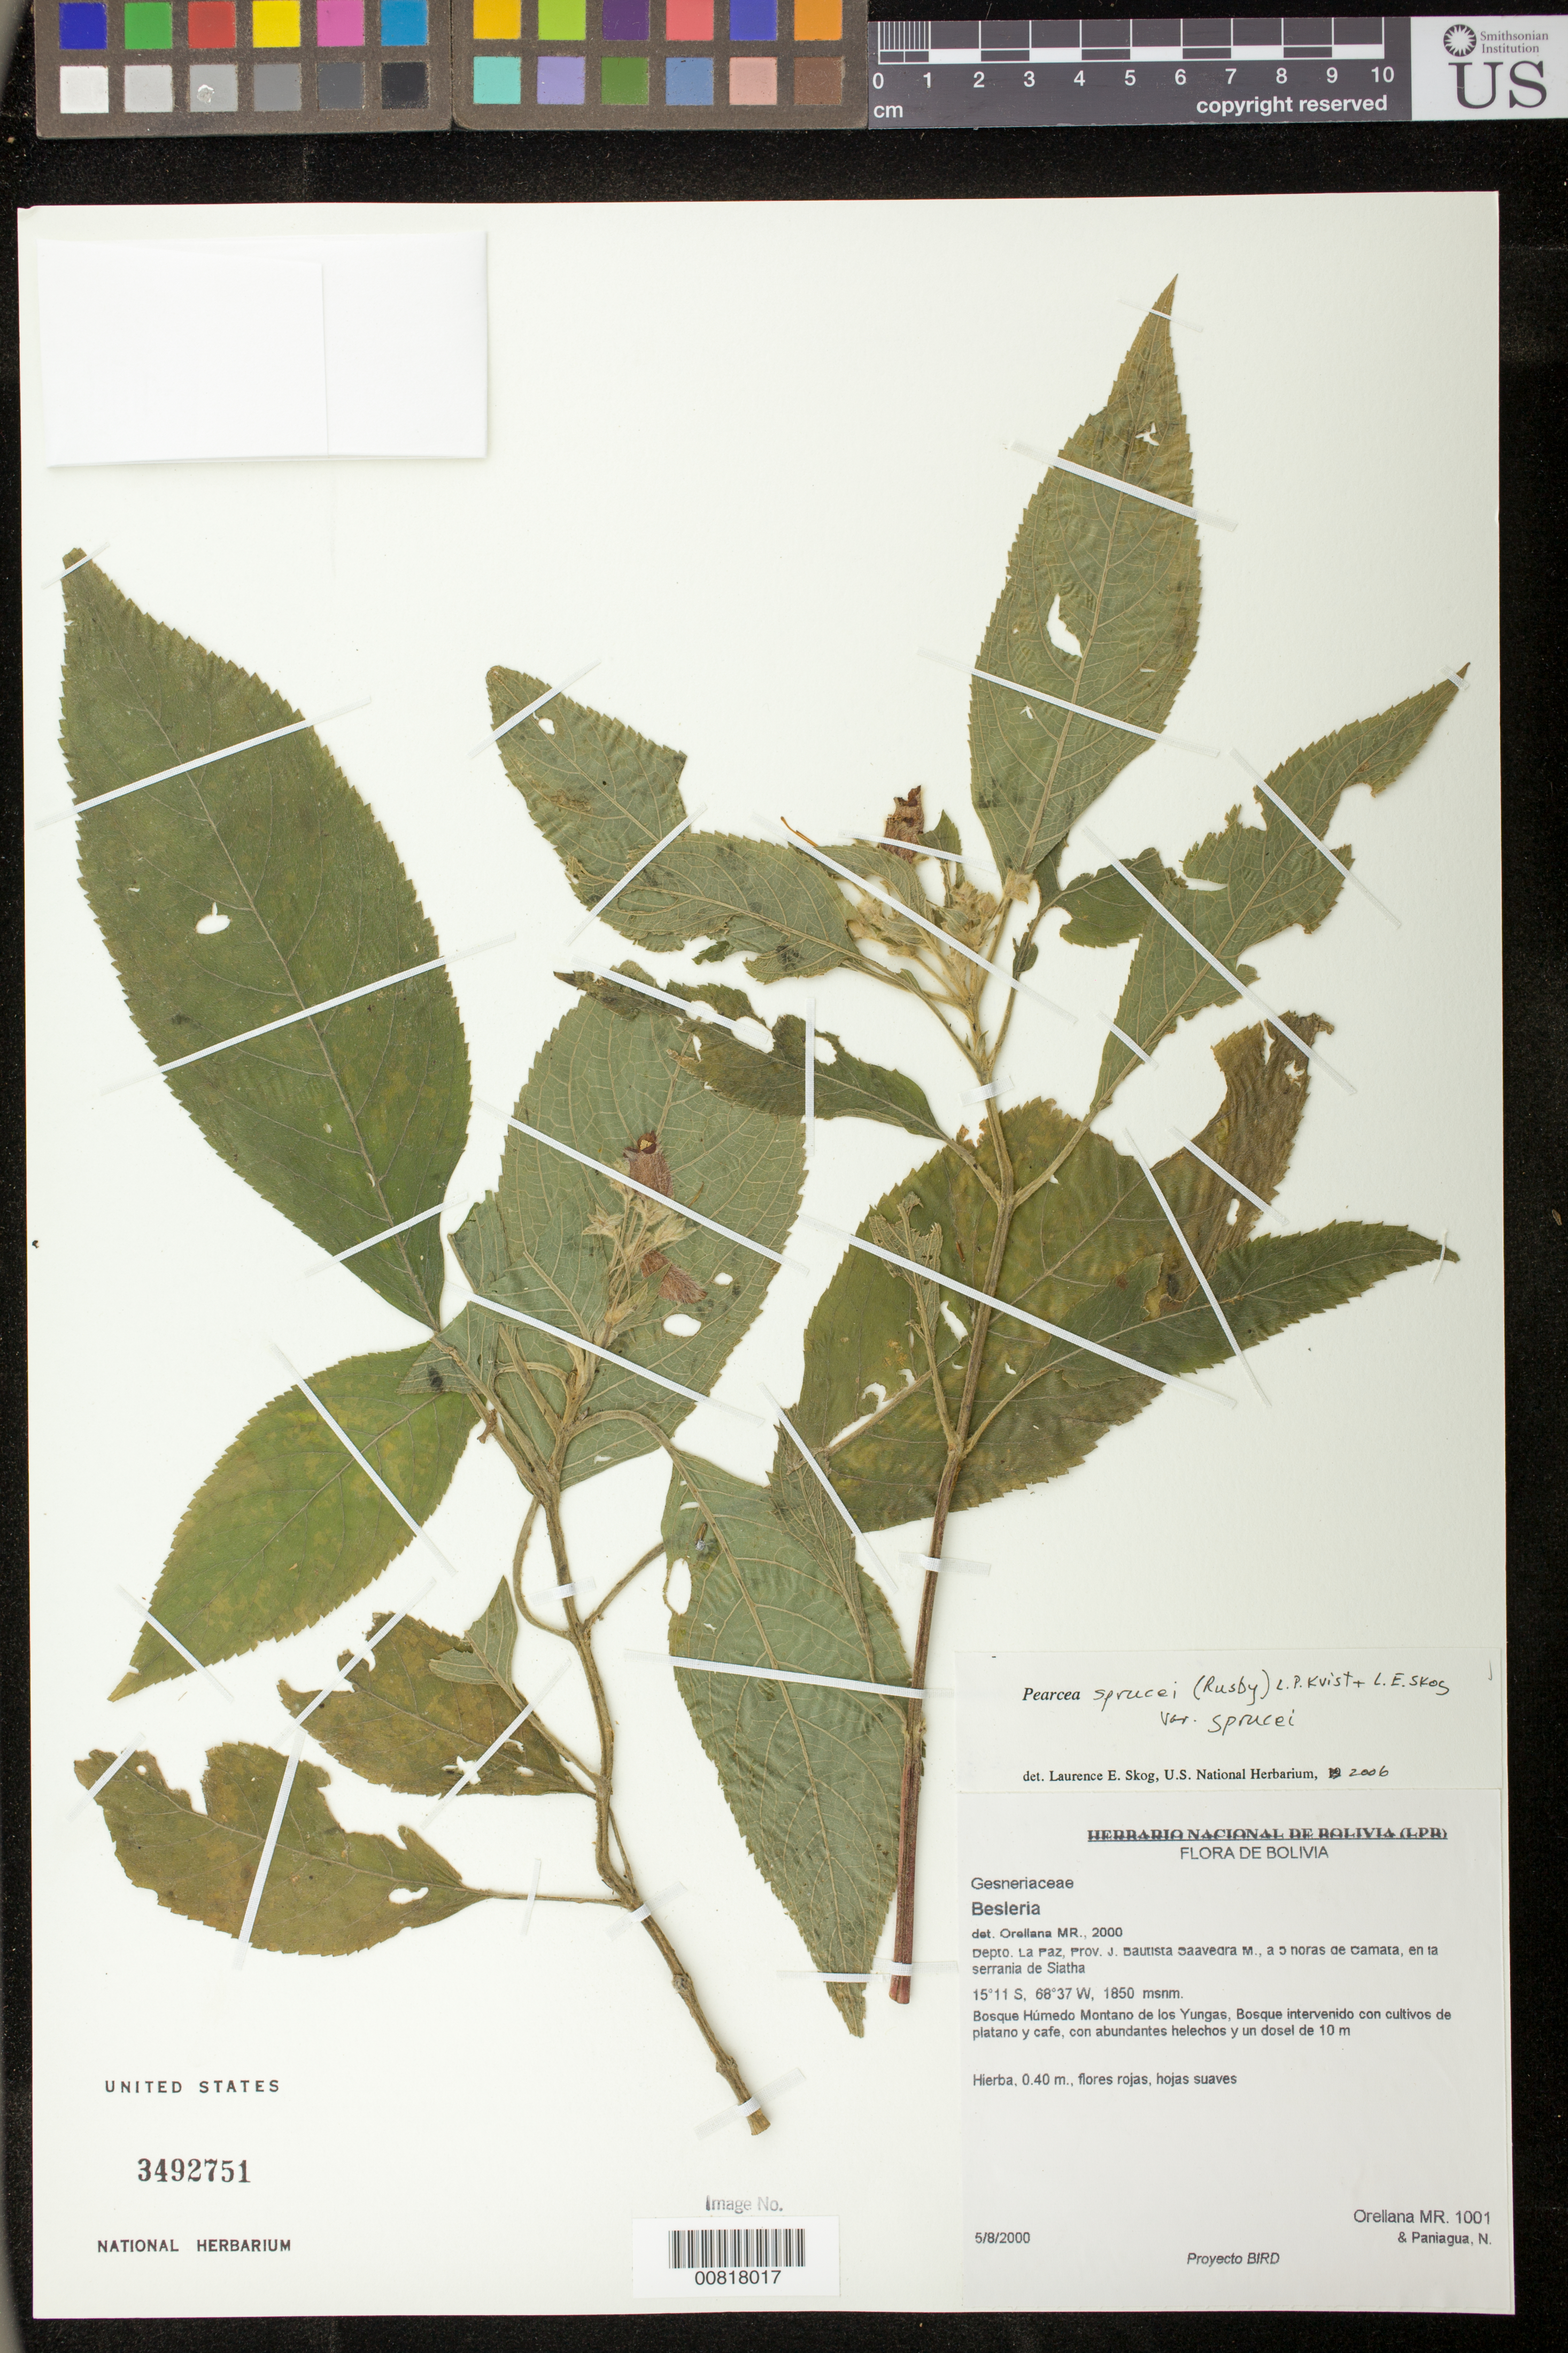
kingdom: Plantae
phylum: Tracheophyta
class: Magnoliopsida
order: Lamiales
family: Gesneriaceae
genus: Pearcea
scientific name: Pearcea sprucei var. sprucei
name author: (Britton ex Rusby) L.P. Kvist & L.E. Skog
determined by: Skog, Laurence E.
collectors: M. Orellana & N. Paniagua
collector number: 1001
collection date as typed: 05 Aug 2000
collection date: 2000-08-05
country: Bolivia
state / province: La Paz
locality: Depto. La Paz, Prov. J. Bautista Saavedra M., a 5 horas de Camara, en la serrania de Siatha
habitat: Bosque húmedo montano de los Yungas, Bosque intervenido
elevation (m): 1850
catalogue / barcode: US 3492751